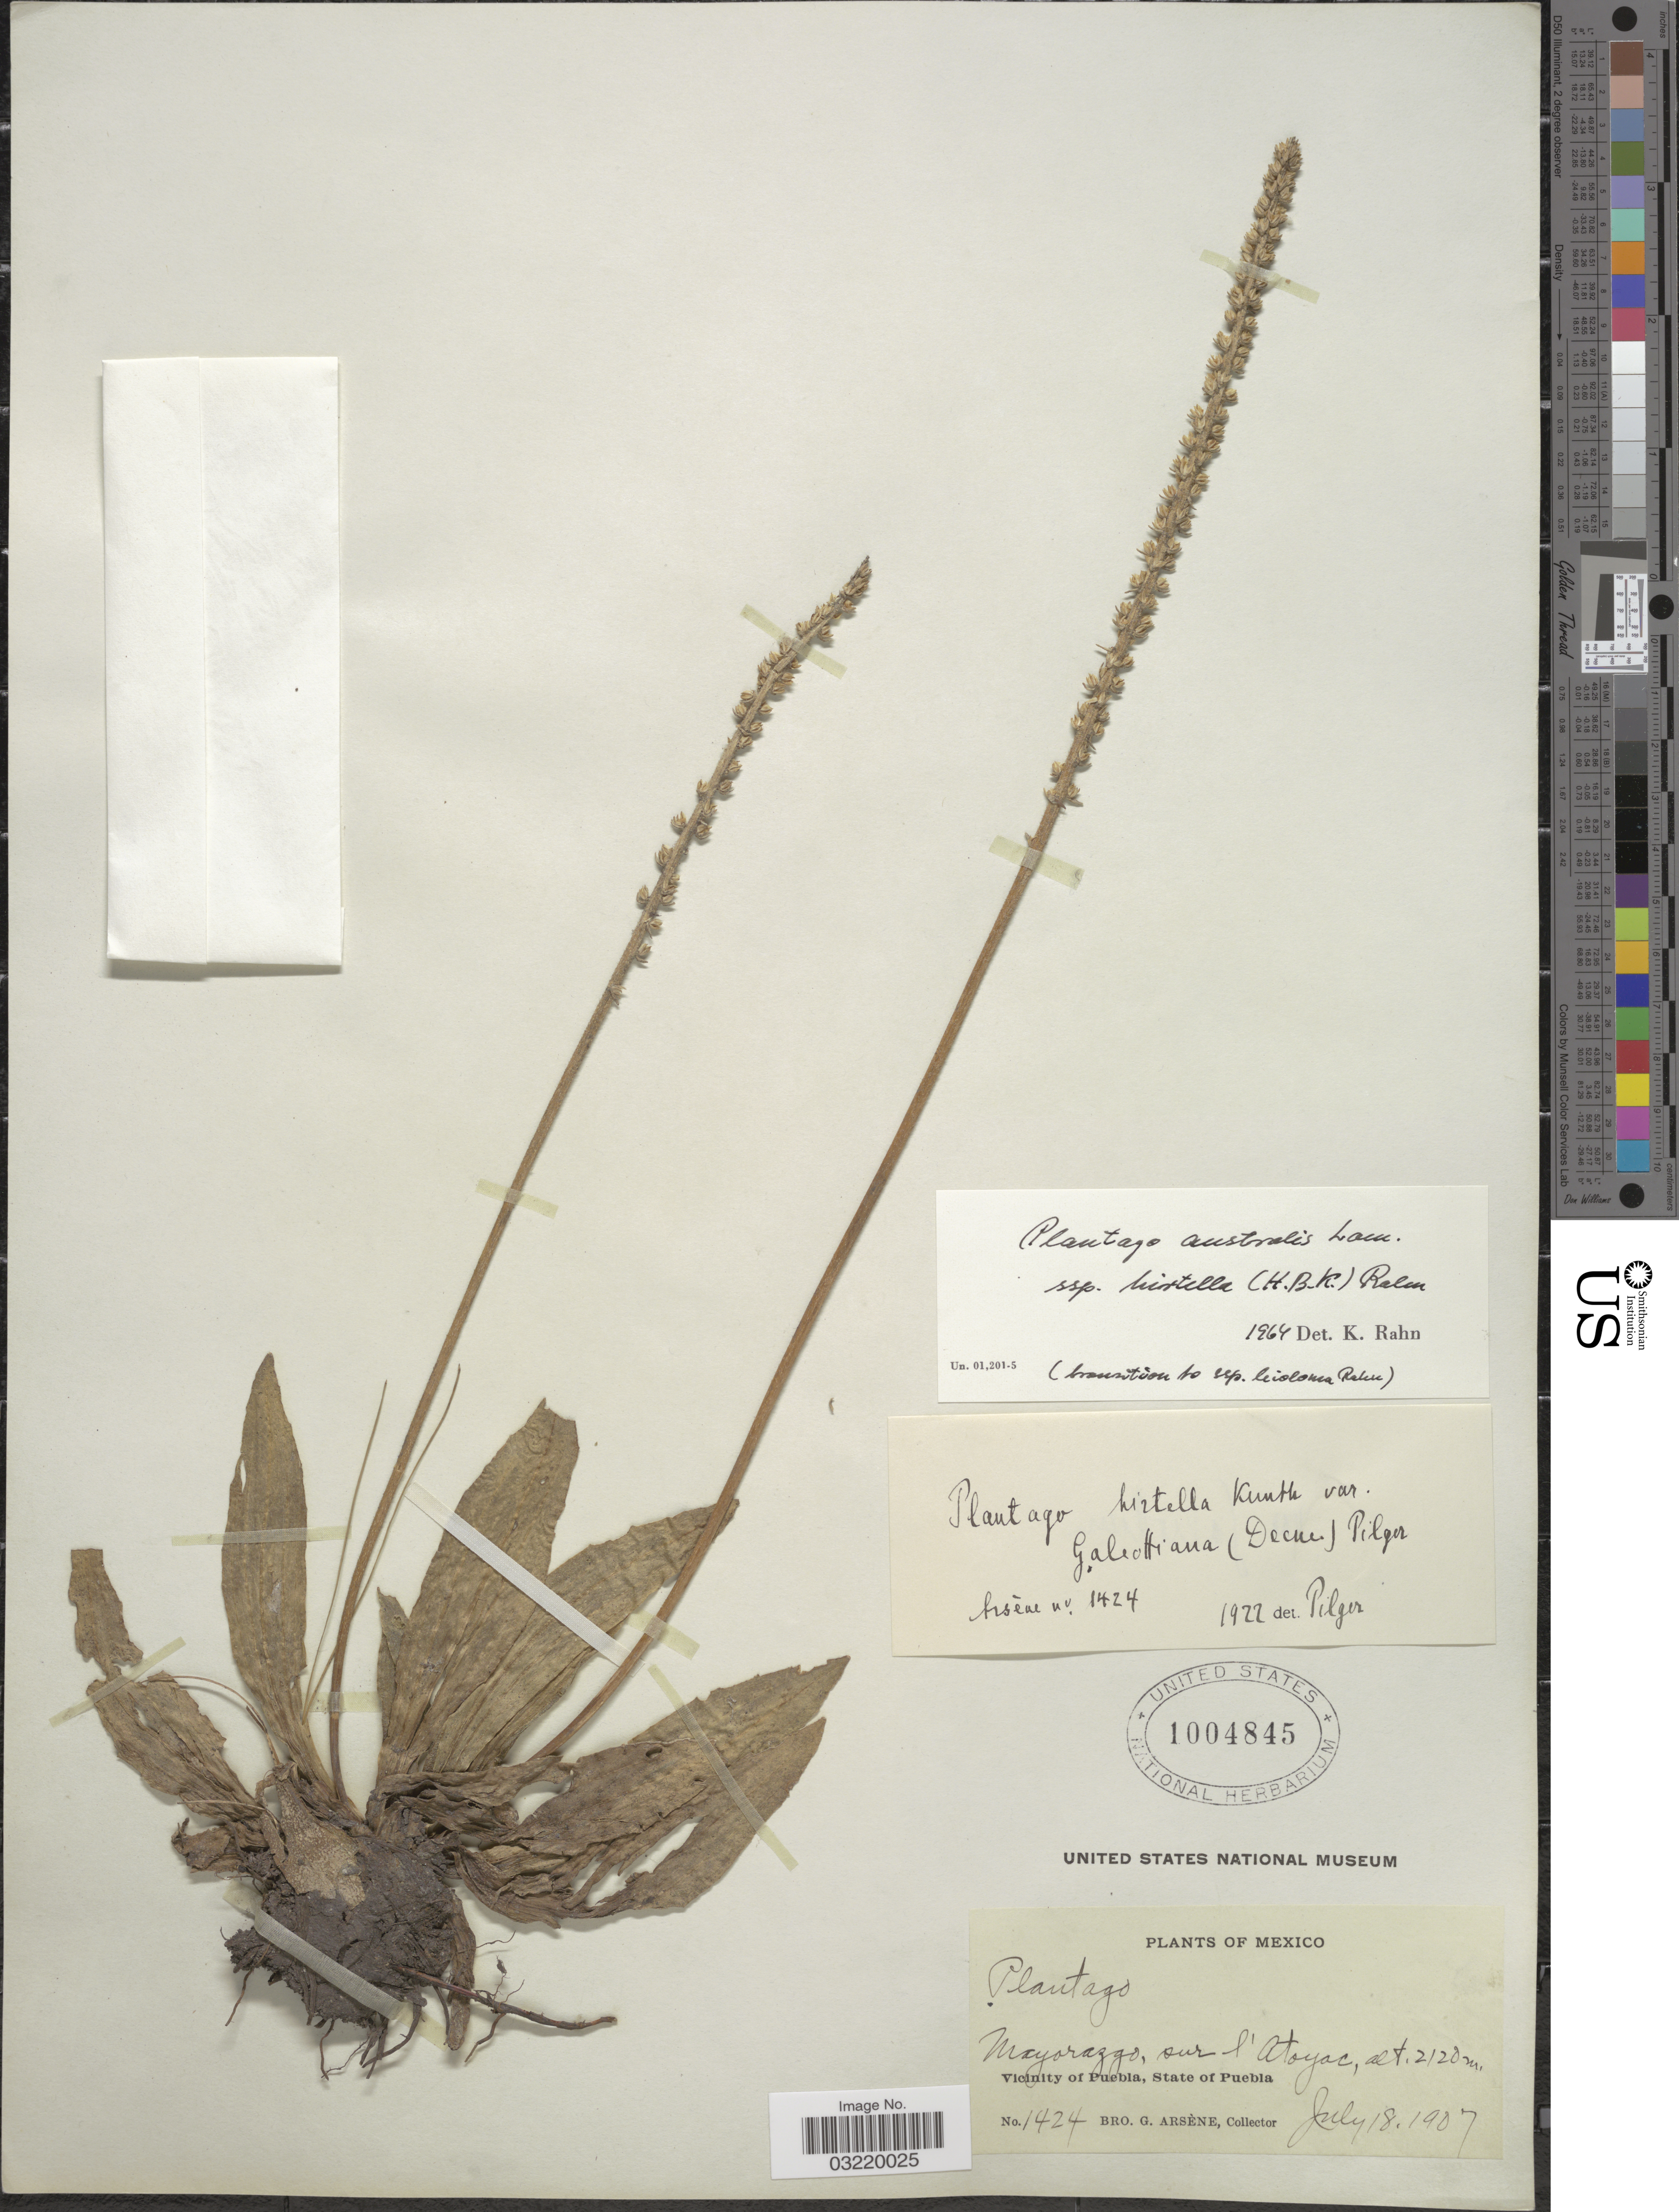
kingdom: Plantae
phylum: Tracheophyta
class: Magnoliopsida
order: Lamiales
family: Plantaginaceae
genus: Plantago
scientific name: Plantago australis subsp. hirtella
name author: (Kunth) Rahn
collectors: Bro. G. Arsène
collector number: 1424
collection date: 1907-07-18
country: Mexico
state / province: Puebla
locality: Mayorazgo, sur l' Atoyac. Vicinity of Puebla.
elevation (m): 2120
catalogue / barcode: US 1004845